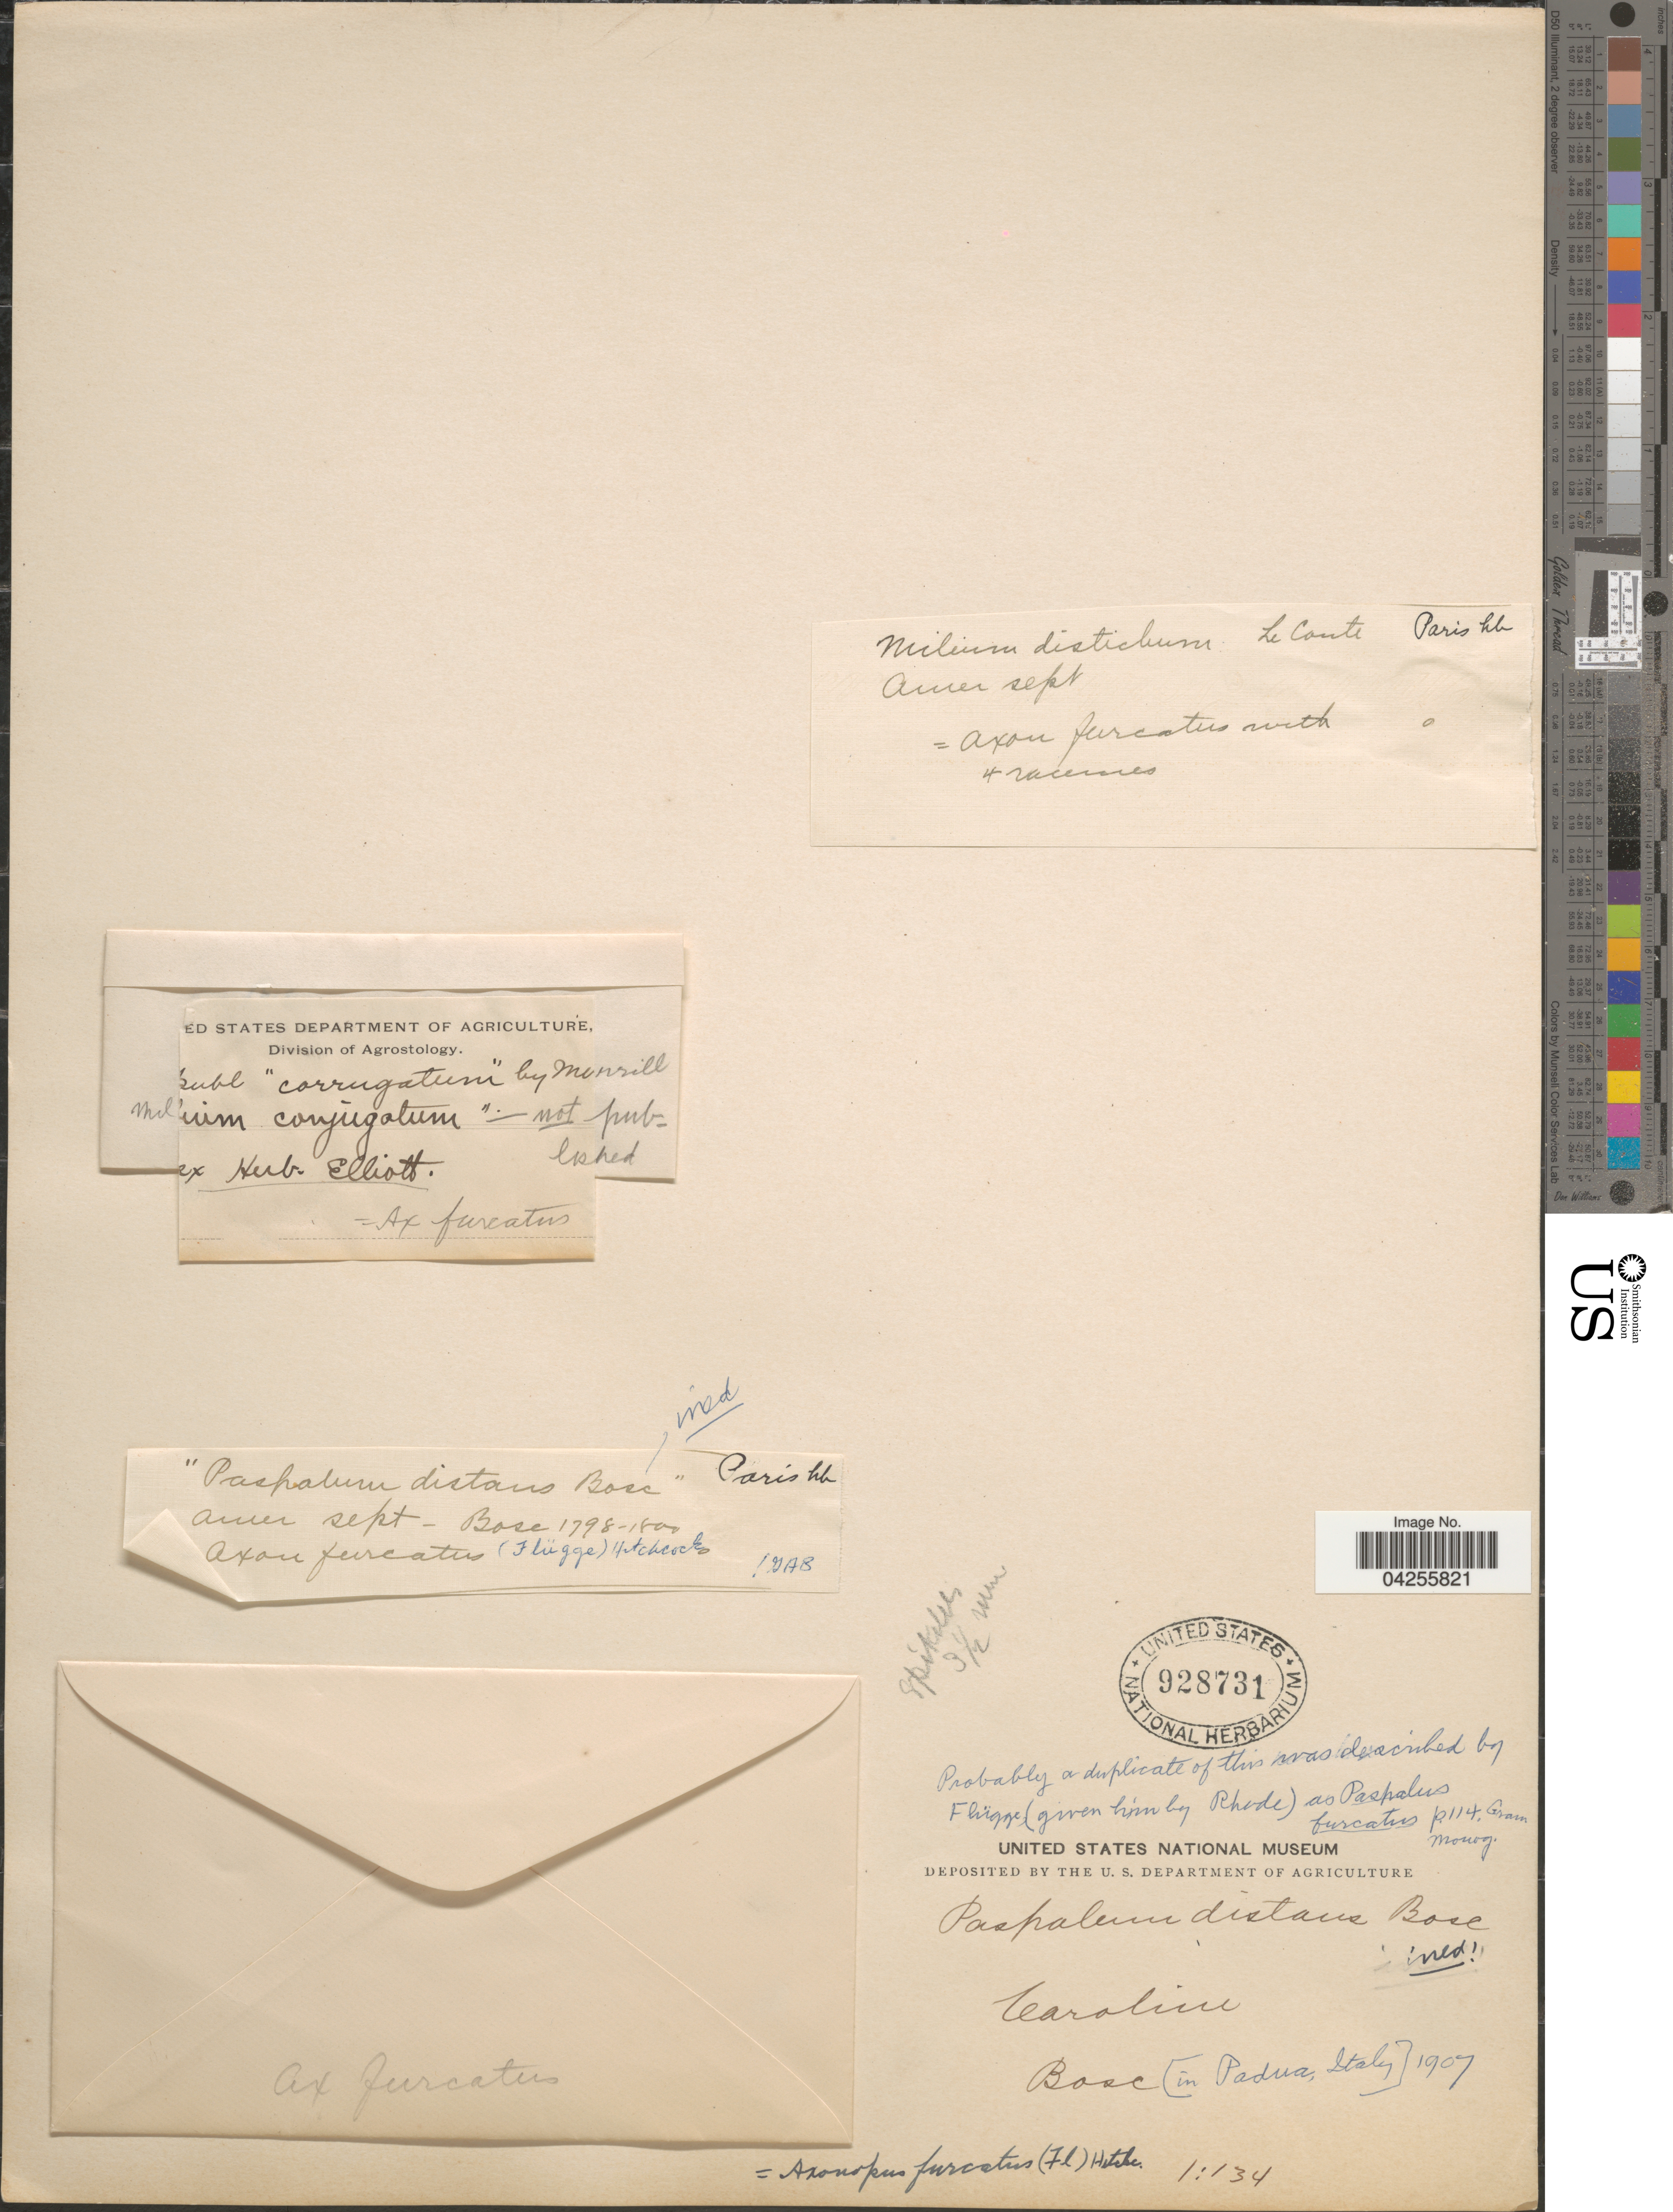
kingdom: Plantae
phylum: Tracheophyta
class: Liliopsida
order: Poales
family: Poaceae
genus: Axonopus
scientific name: Axonopus sp.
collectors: Bosc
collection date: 1907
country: Italy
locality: Caroline., in Padua.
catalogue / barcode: US 928731